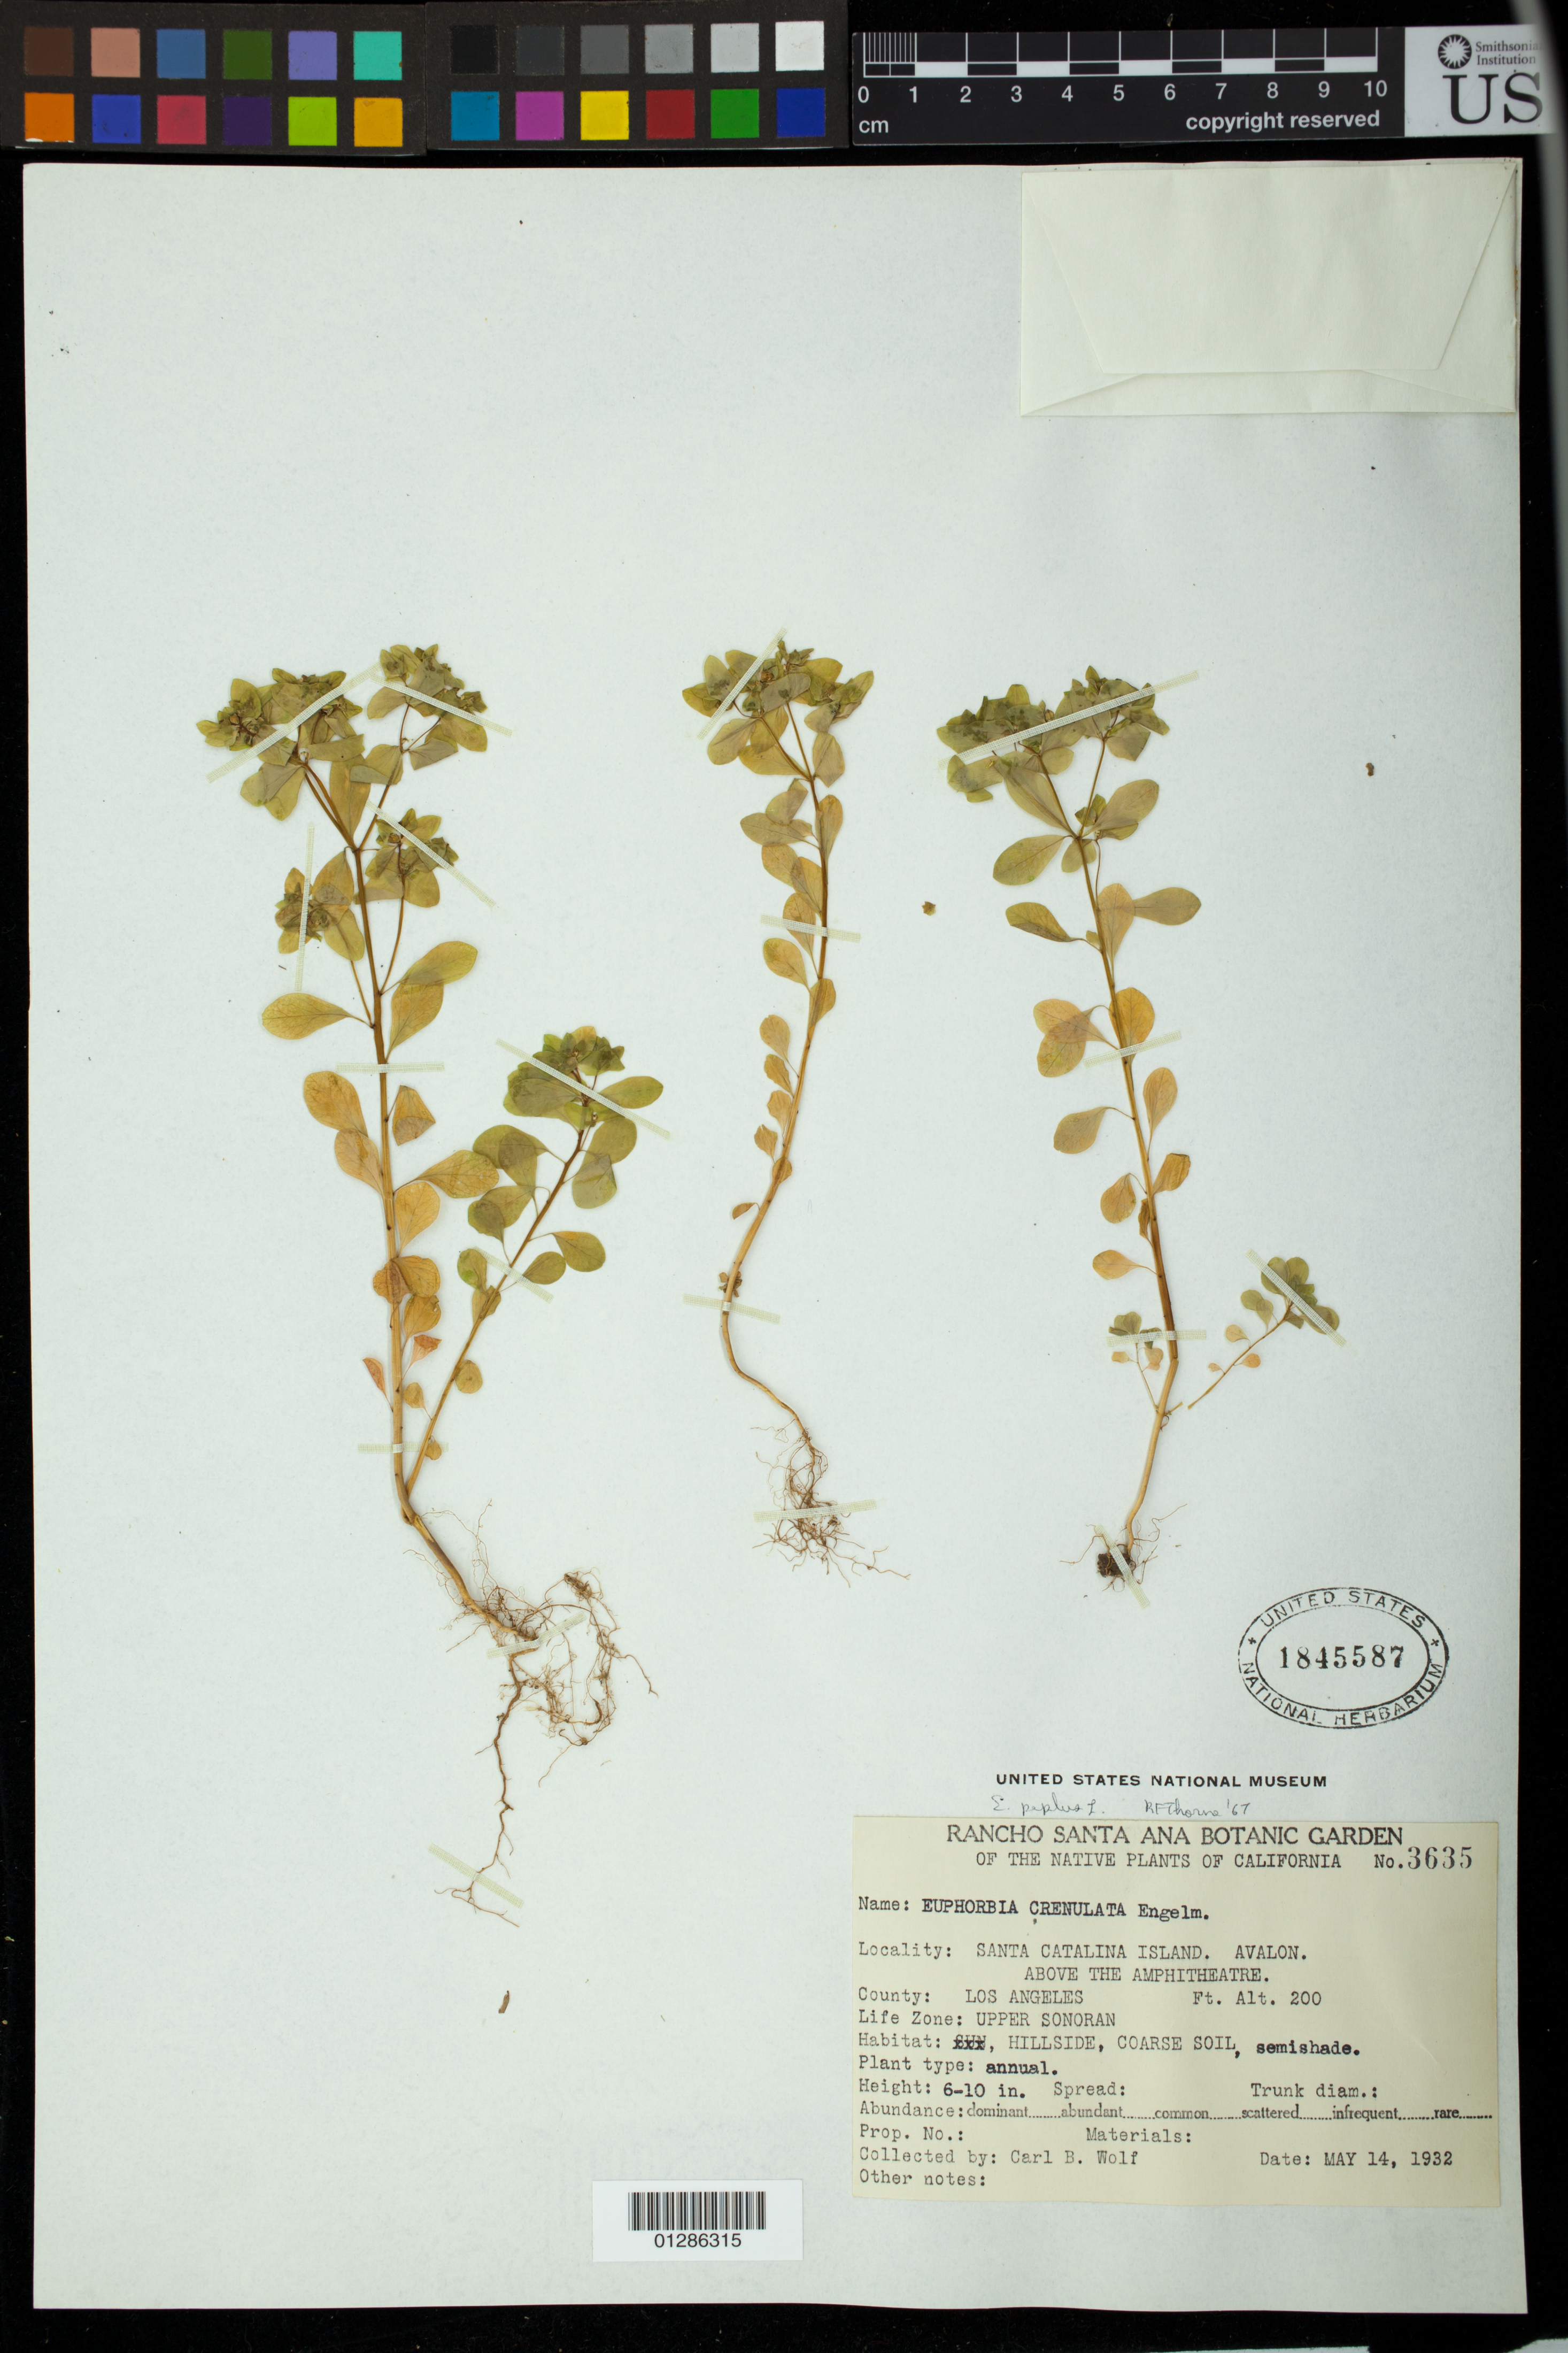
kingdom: Plantae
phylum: Tracheophyta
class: Magnoliopsida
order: Malpighiales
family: Euphorbiaceae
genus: Euphorbia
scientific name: Euphorbia peplus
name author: L.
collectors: C. B. Wolf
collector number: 3635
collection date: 1932-05-14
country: United States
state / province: California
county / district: Los Angeles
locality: Santa Catalina Island. Avalon. Above the Amphitheatre.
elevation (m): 61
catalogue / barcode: US 1845587